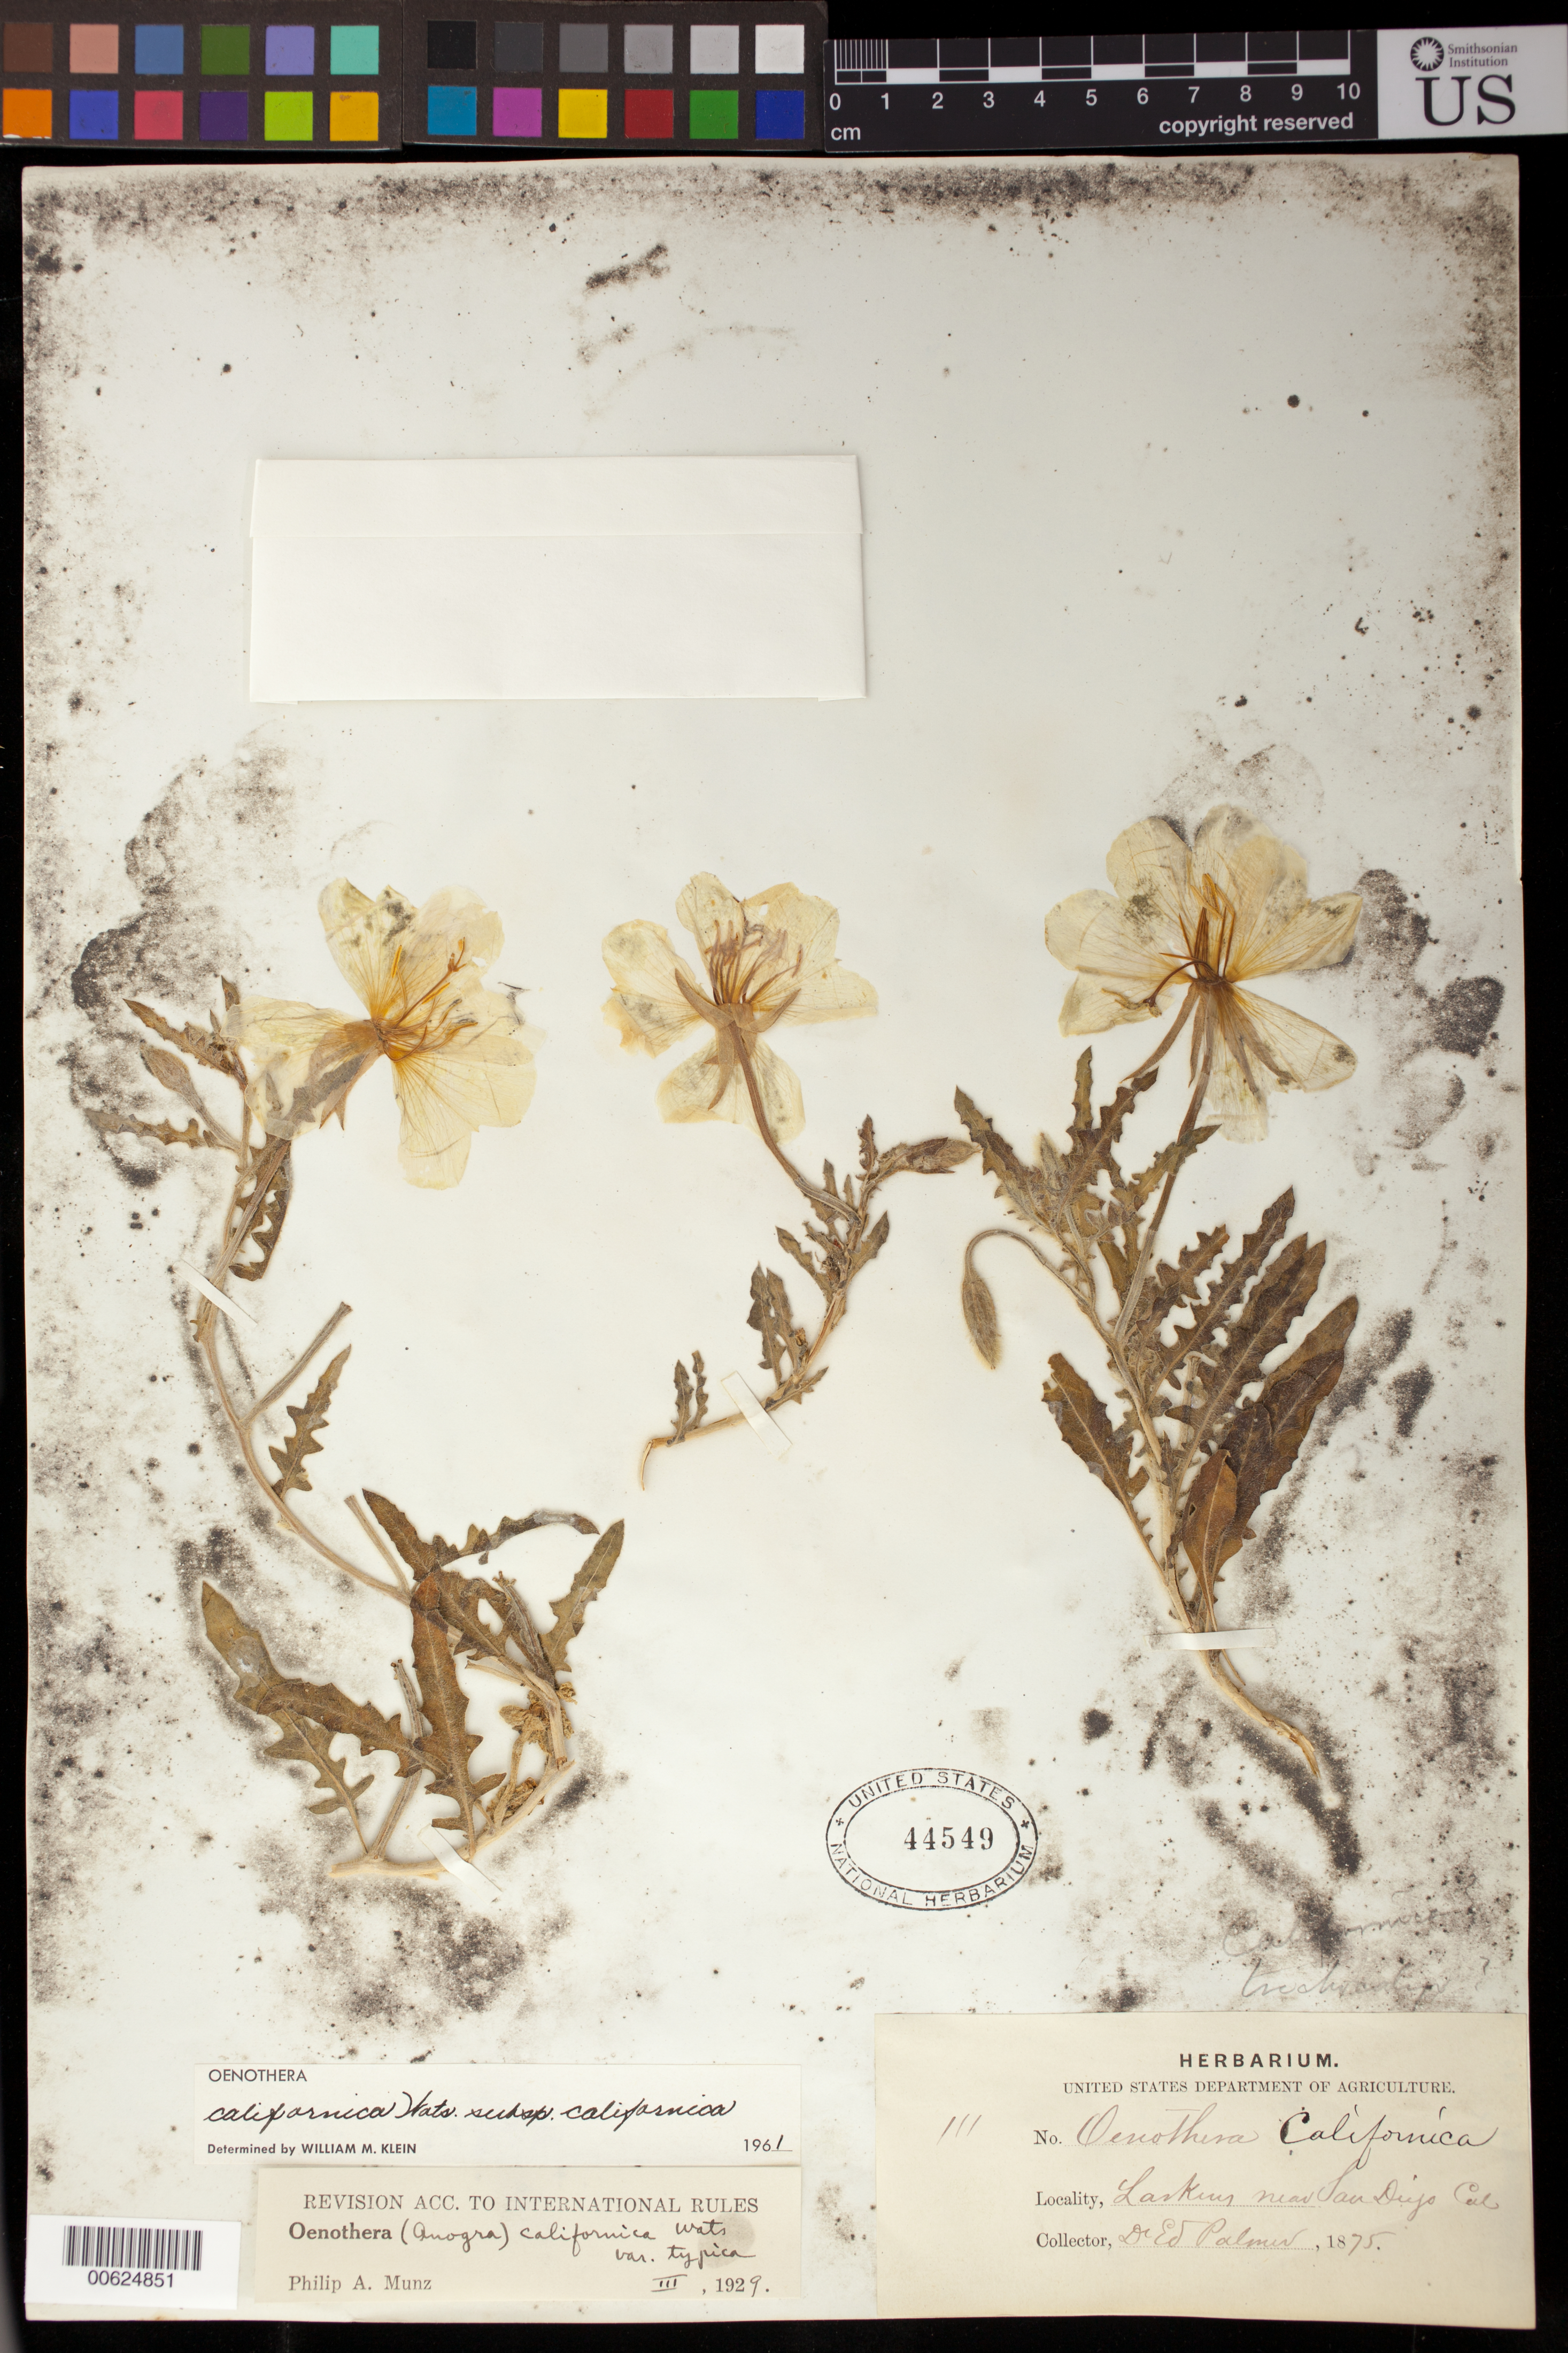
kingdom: Plantae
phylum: Tracheophyta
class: Magnoliopsida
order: Myrtales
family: Onagraceae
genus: Oenothera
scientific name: Oenothera avita subsp. californica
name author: (S. Watson) W.L. Wagner & Gandhi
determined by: Wagner, W. L., (BOT), Smithsonian Institution - National Museum of Natural History (UNITED STATES)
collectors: E. Palmer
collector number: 111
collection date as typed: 1875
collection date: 1875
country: United States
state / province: California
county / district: San Diego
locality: Laskuins near San Diego Co.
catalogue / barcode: US 44549